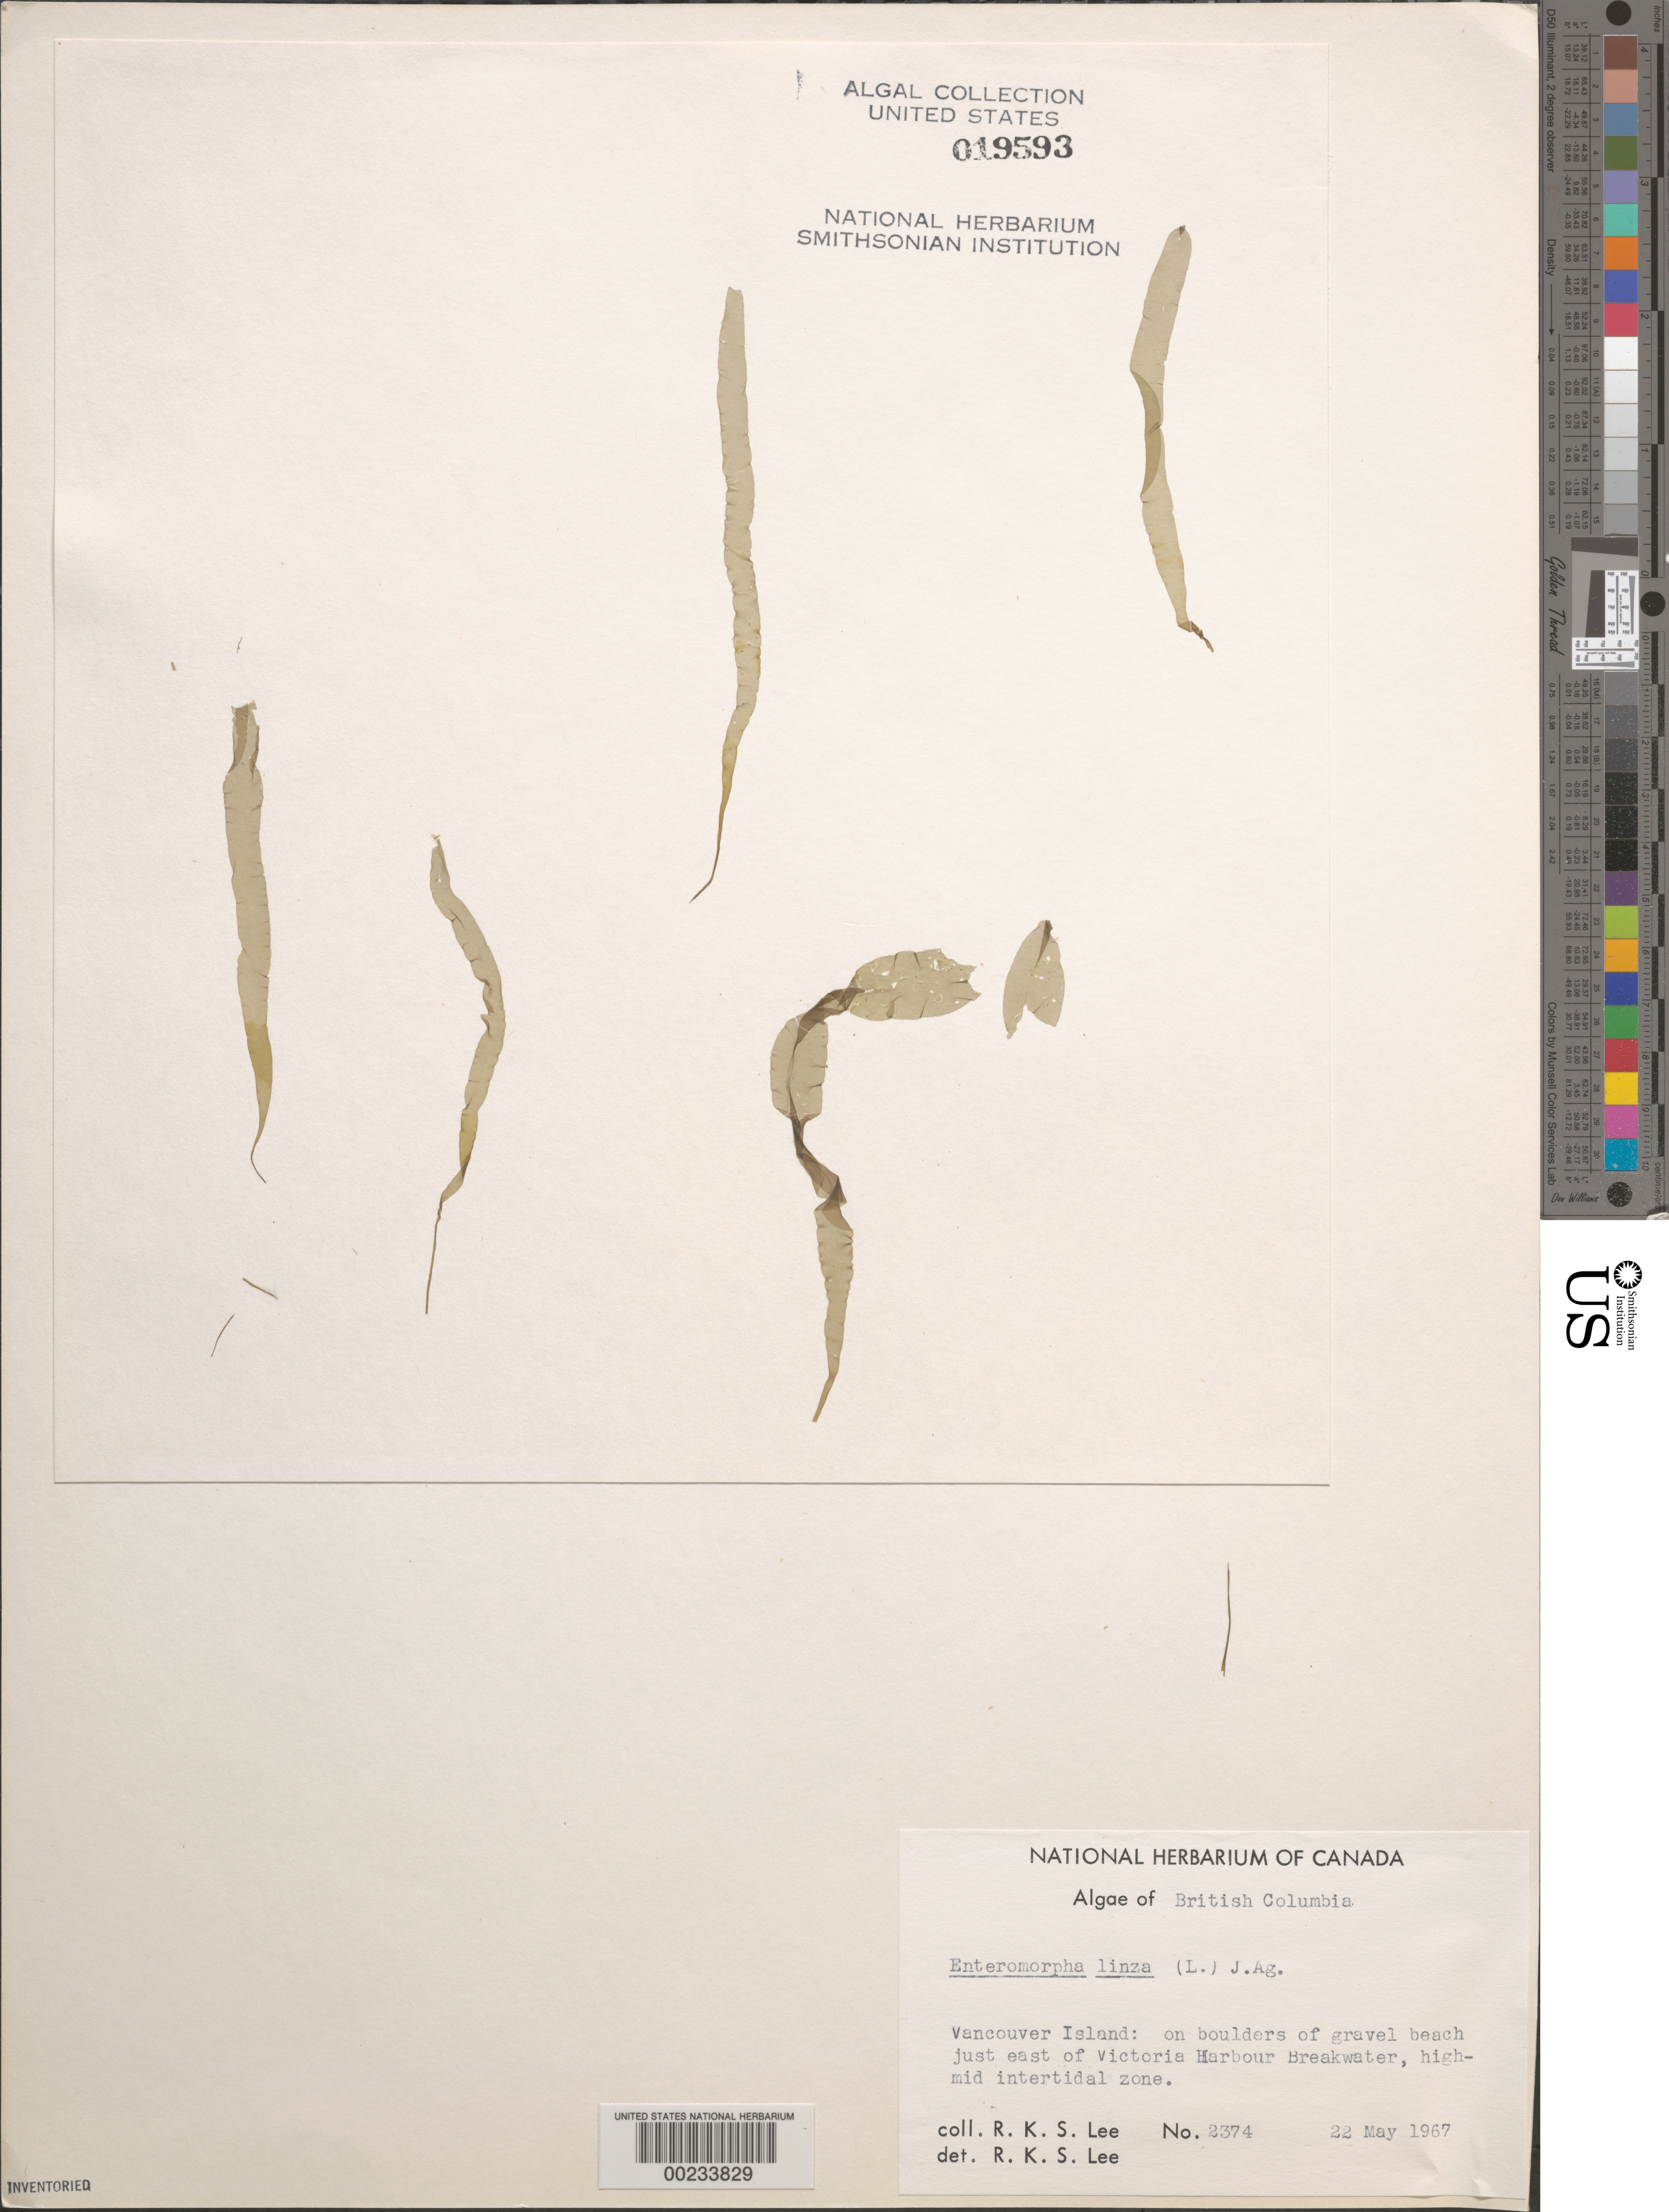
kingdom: Plantae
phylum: Chlorophyta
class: Ulvophyceae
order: Ulvales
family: Ulvaceae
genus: Ulva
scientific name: Ulva clathrata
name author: (Roth) C. Agardh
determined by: Algae name updating Project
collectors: R. Lee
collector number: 2374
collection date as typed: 22 May 1967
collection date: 1967-05-22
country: Canada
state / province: British Columbia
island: Vancouver Island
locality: Just east of Victoria Harbor breakwater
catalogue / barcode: US 19593